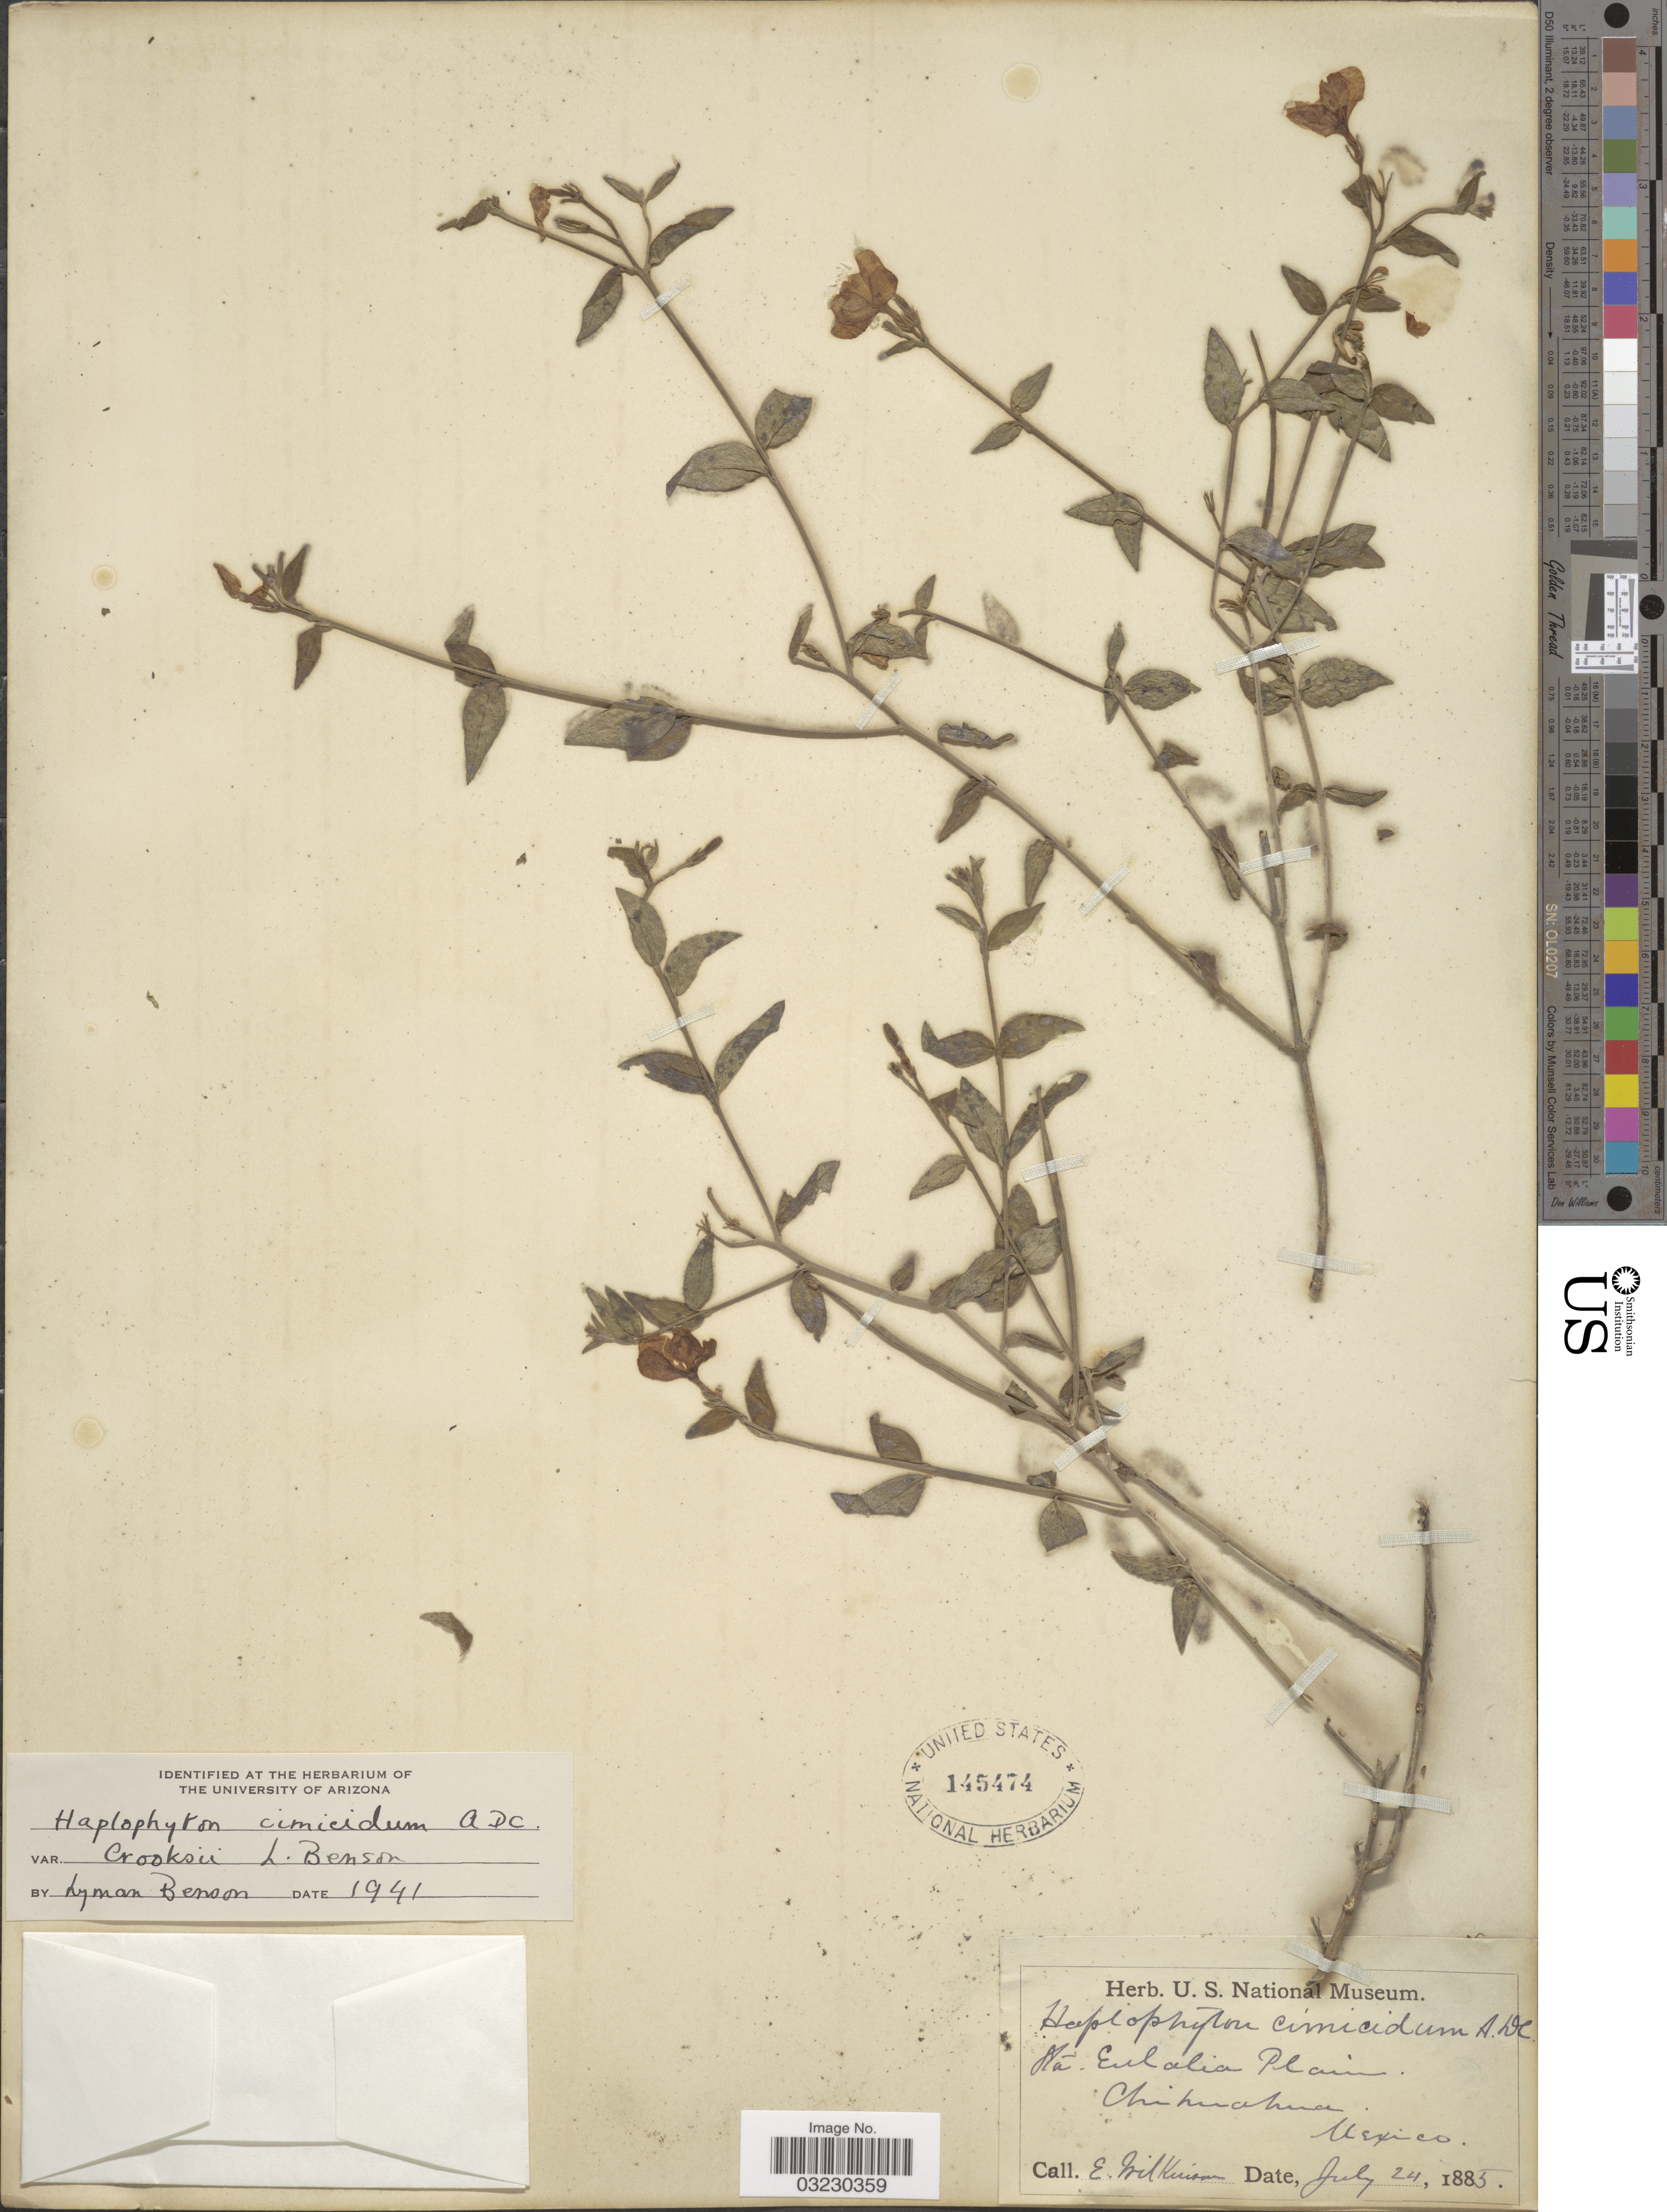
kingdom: Plantae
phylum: Tracheophyta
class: Magnoliopsida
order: Gentianales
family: Apocynaceae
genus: Haplophyton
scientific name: Haplophyton cimicidum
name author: A. DC.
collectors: E. Wilkinson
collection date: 1885-07-24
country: Mexico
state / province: Chihuahua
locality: Sta. Eulalia Plain Chihuahua.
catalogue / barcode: US 145474